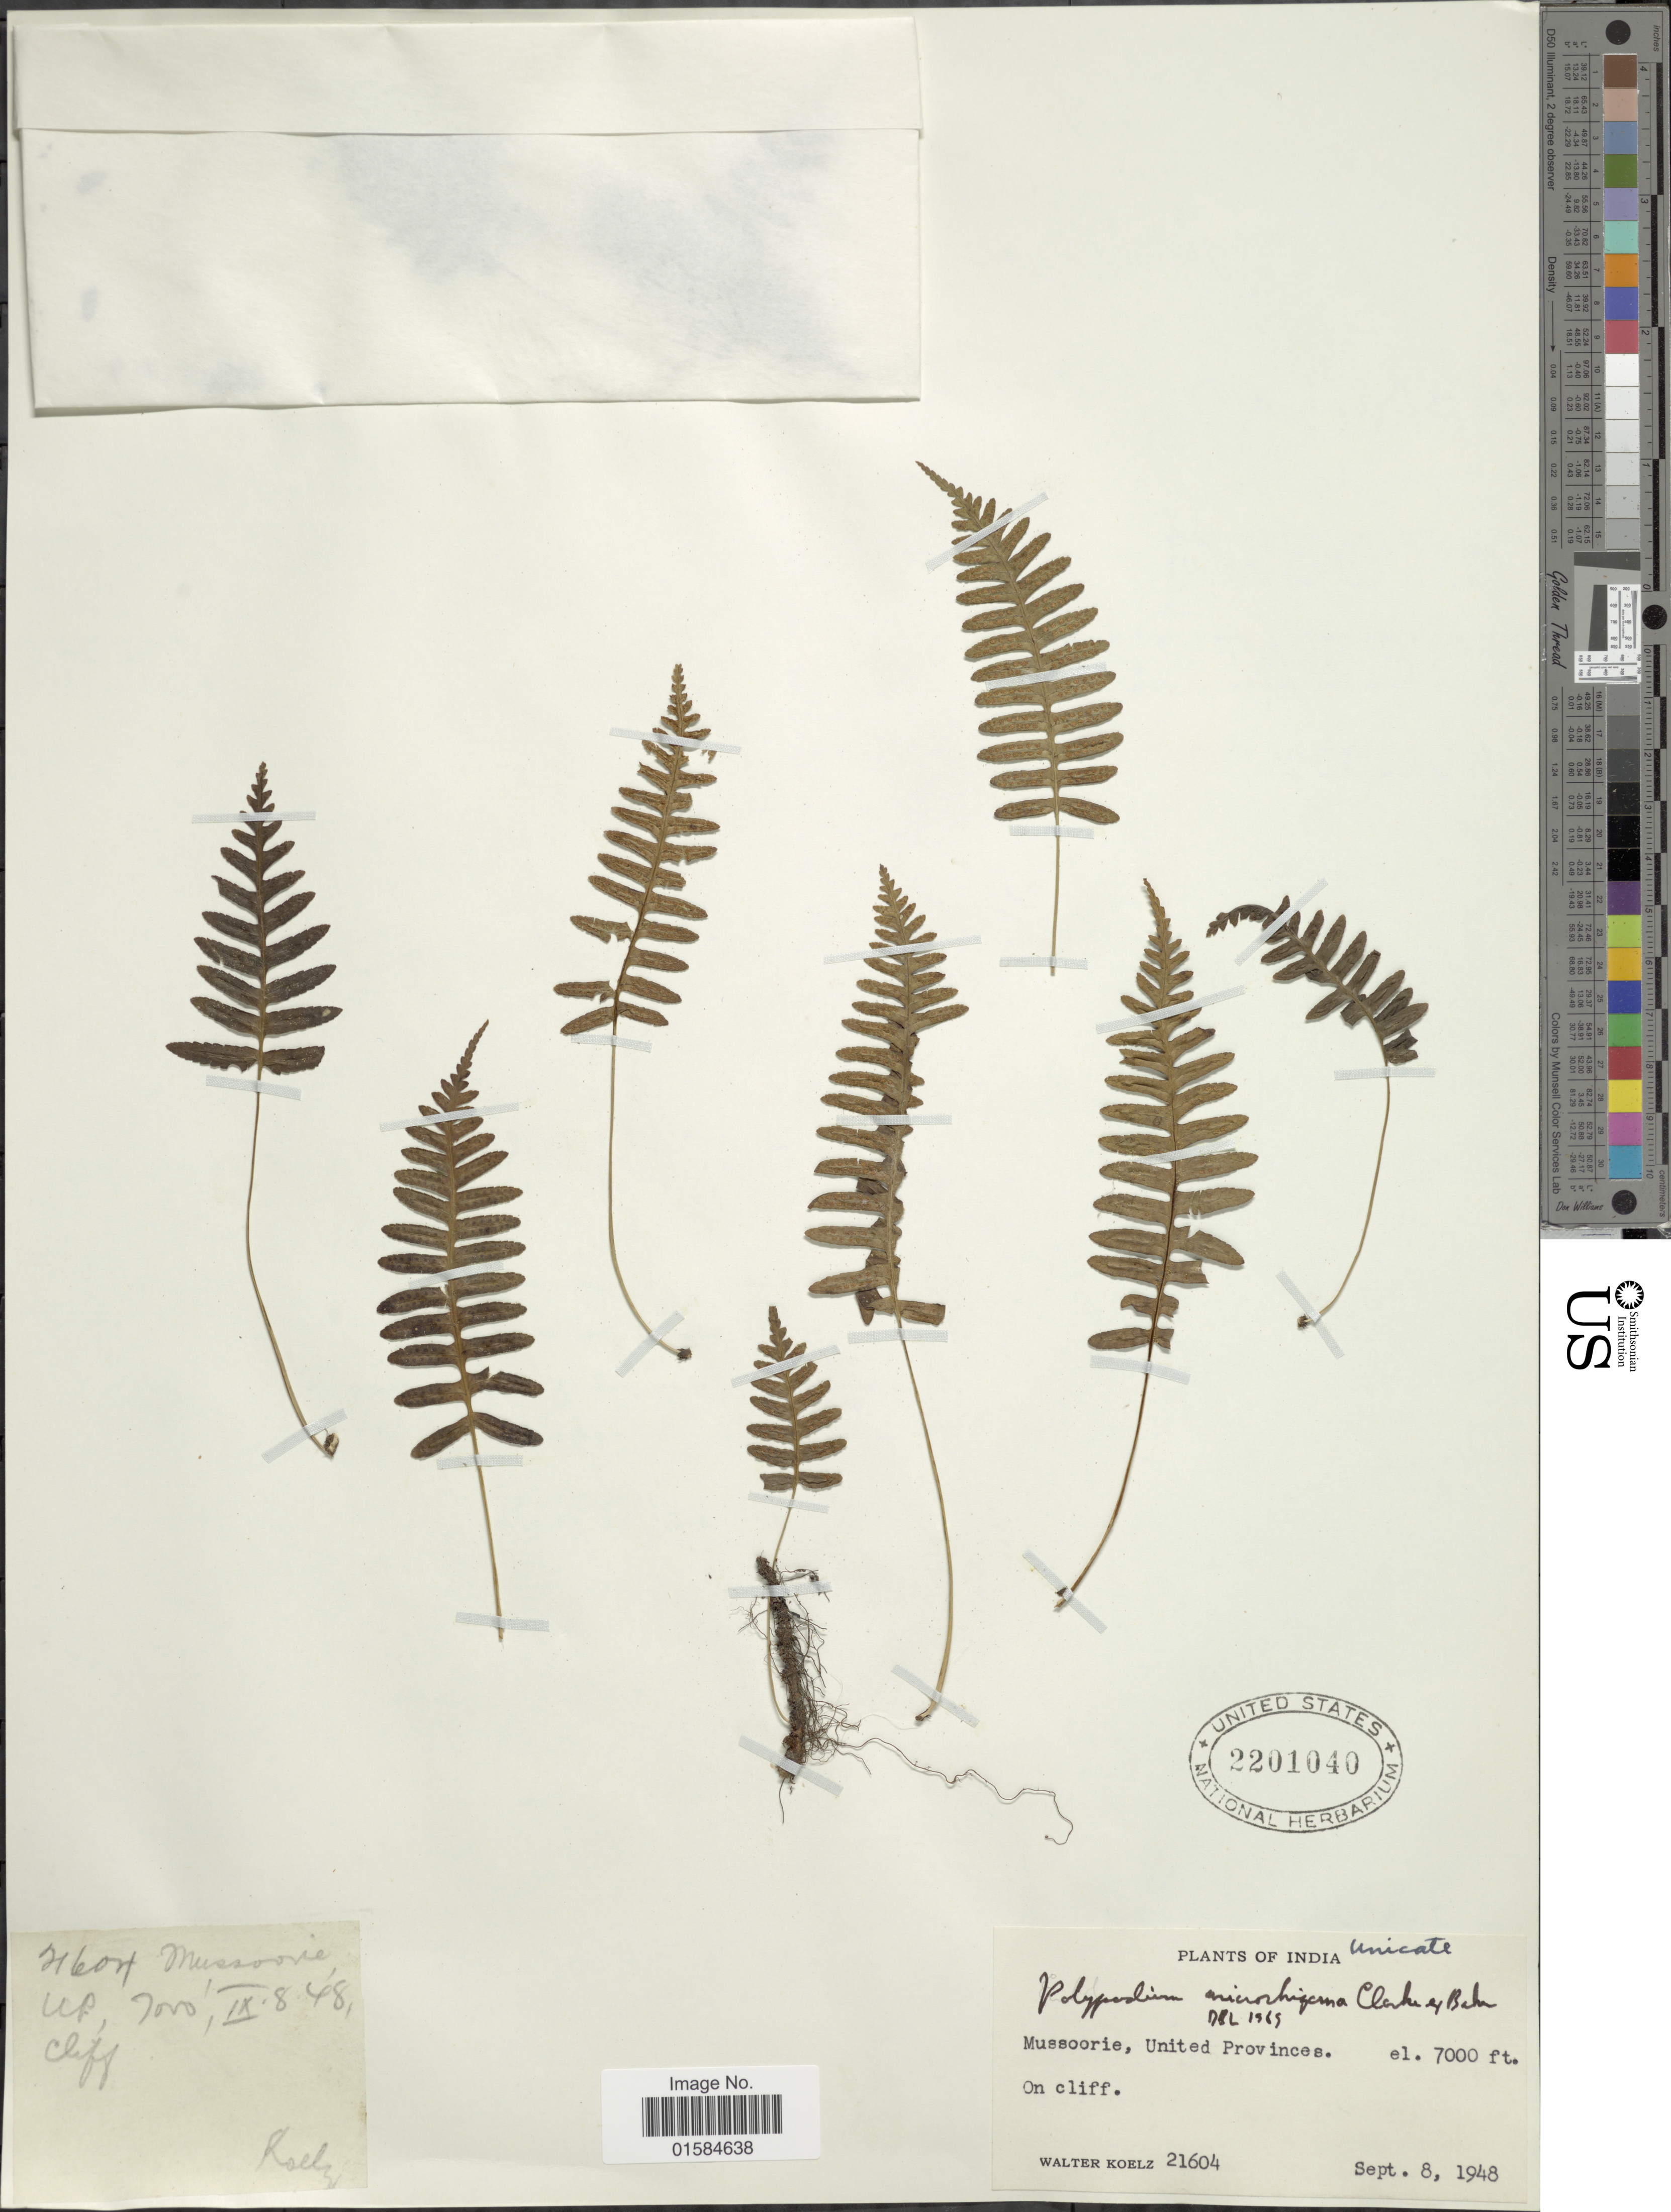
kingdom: Plantae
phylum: Tracheophyta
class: Polypodiopsida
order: Polypodiales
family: Polypodiaceae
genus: Goniophlebium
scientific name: Goniophlebium microrhizoma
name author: (C.B. Clarke) Bedd.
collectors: W. N. Koelz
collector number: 21604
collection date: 1948-09-08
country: India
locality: Mussoorie, United Provinces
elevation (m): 2134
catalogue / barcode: US 2201040